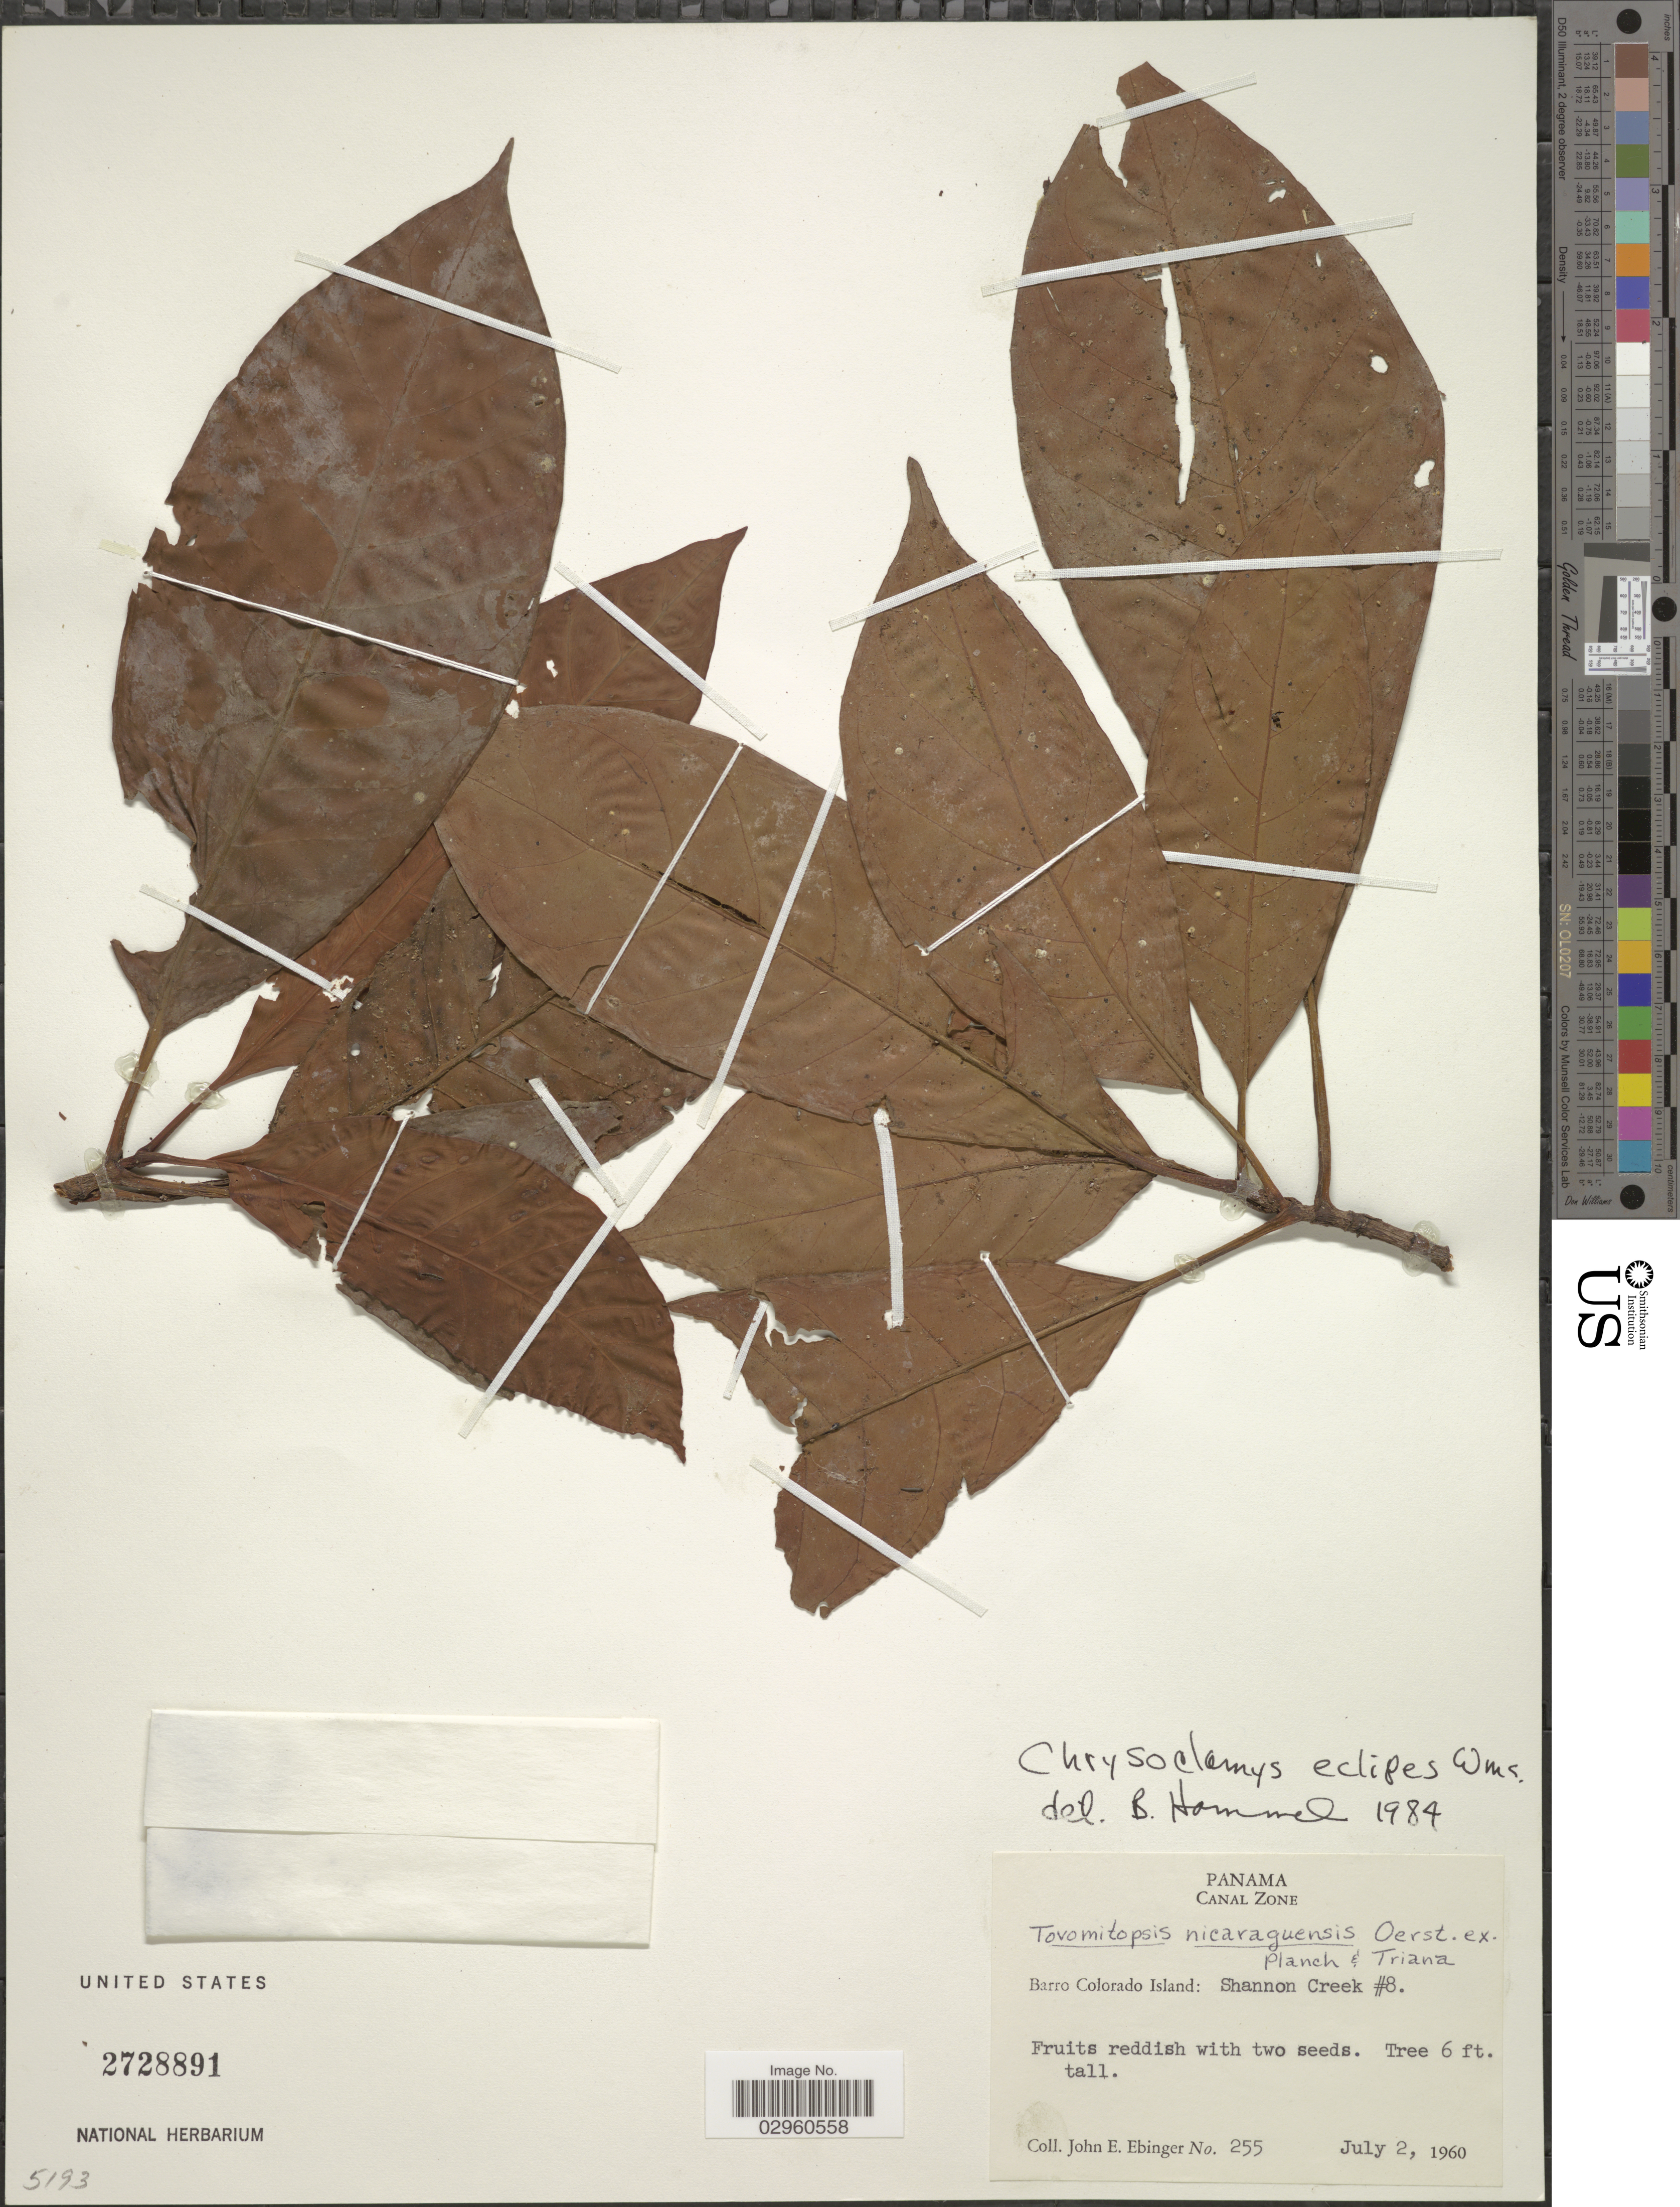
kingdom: Plantae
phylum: Tracheophyta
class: Magnoliopsida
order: Malpighiales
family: Clusiaceae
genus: Chrysochlamys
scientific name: Chrysochlamys eclipes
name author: L.O. Williams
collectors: J. Ebinger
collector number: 255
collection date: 1960-07-02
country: Panama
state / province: Panamá Oeste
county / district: Canal Zone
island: Barro Colorado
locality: Canal Zone. Barro Colorado Island: Shannon Creek #8.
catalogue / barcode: US 2728891